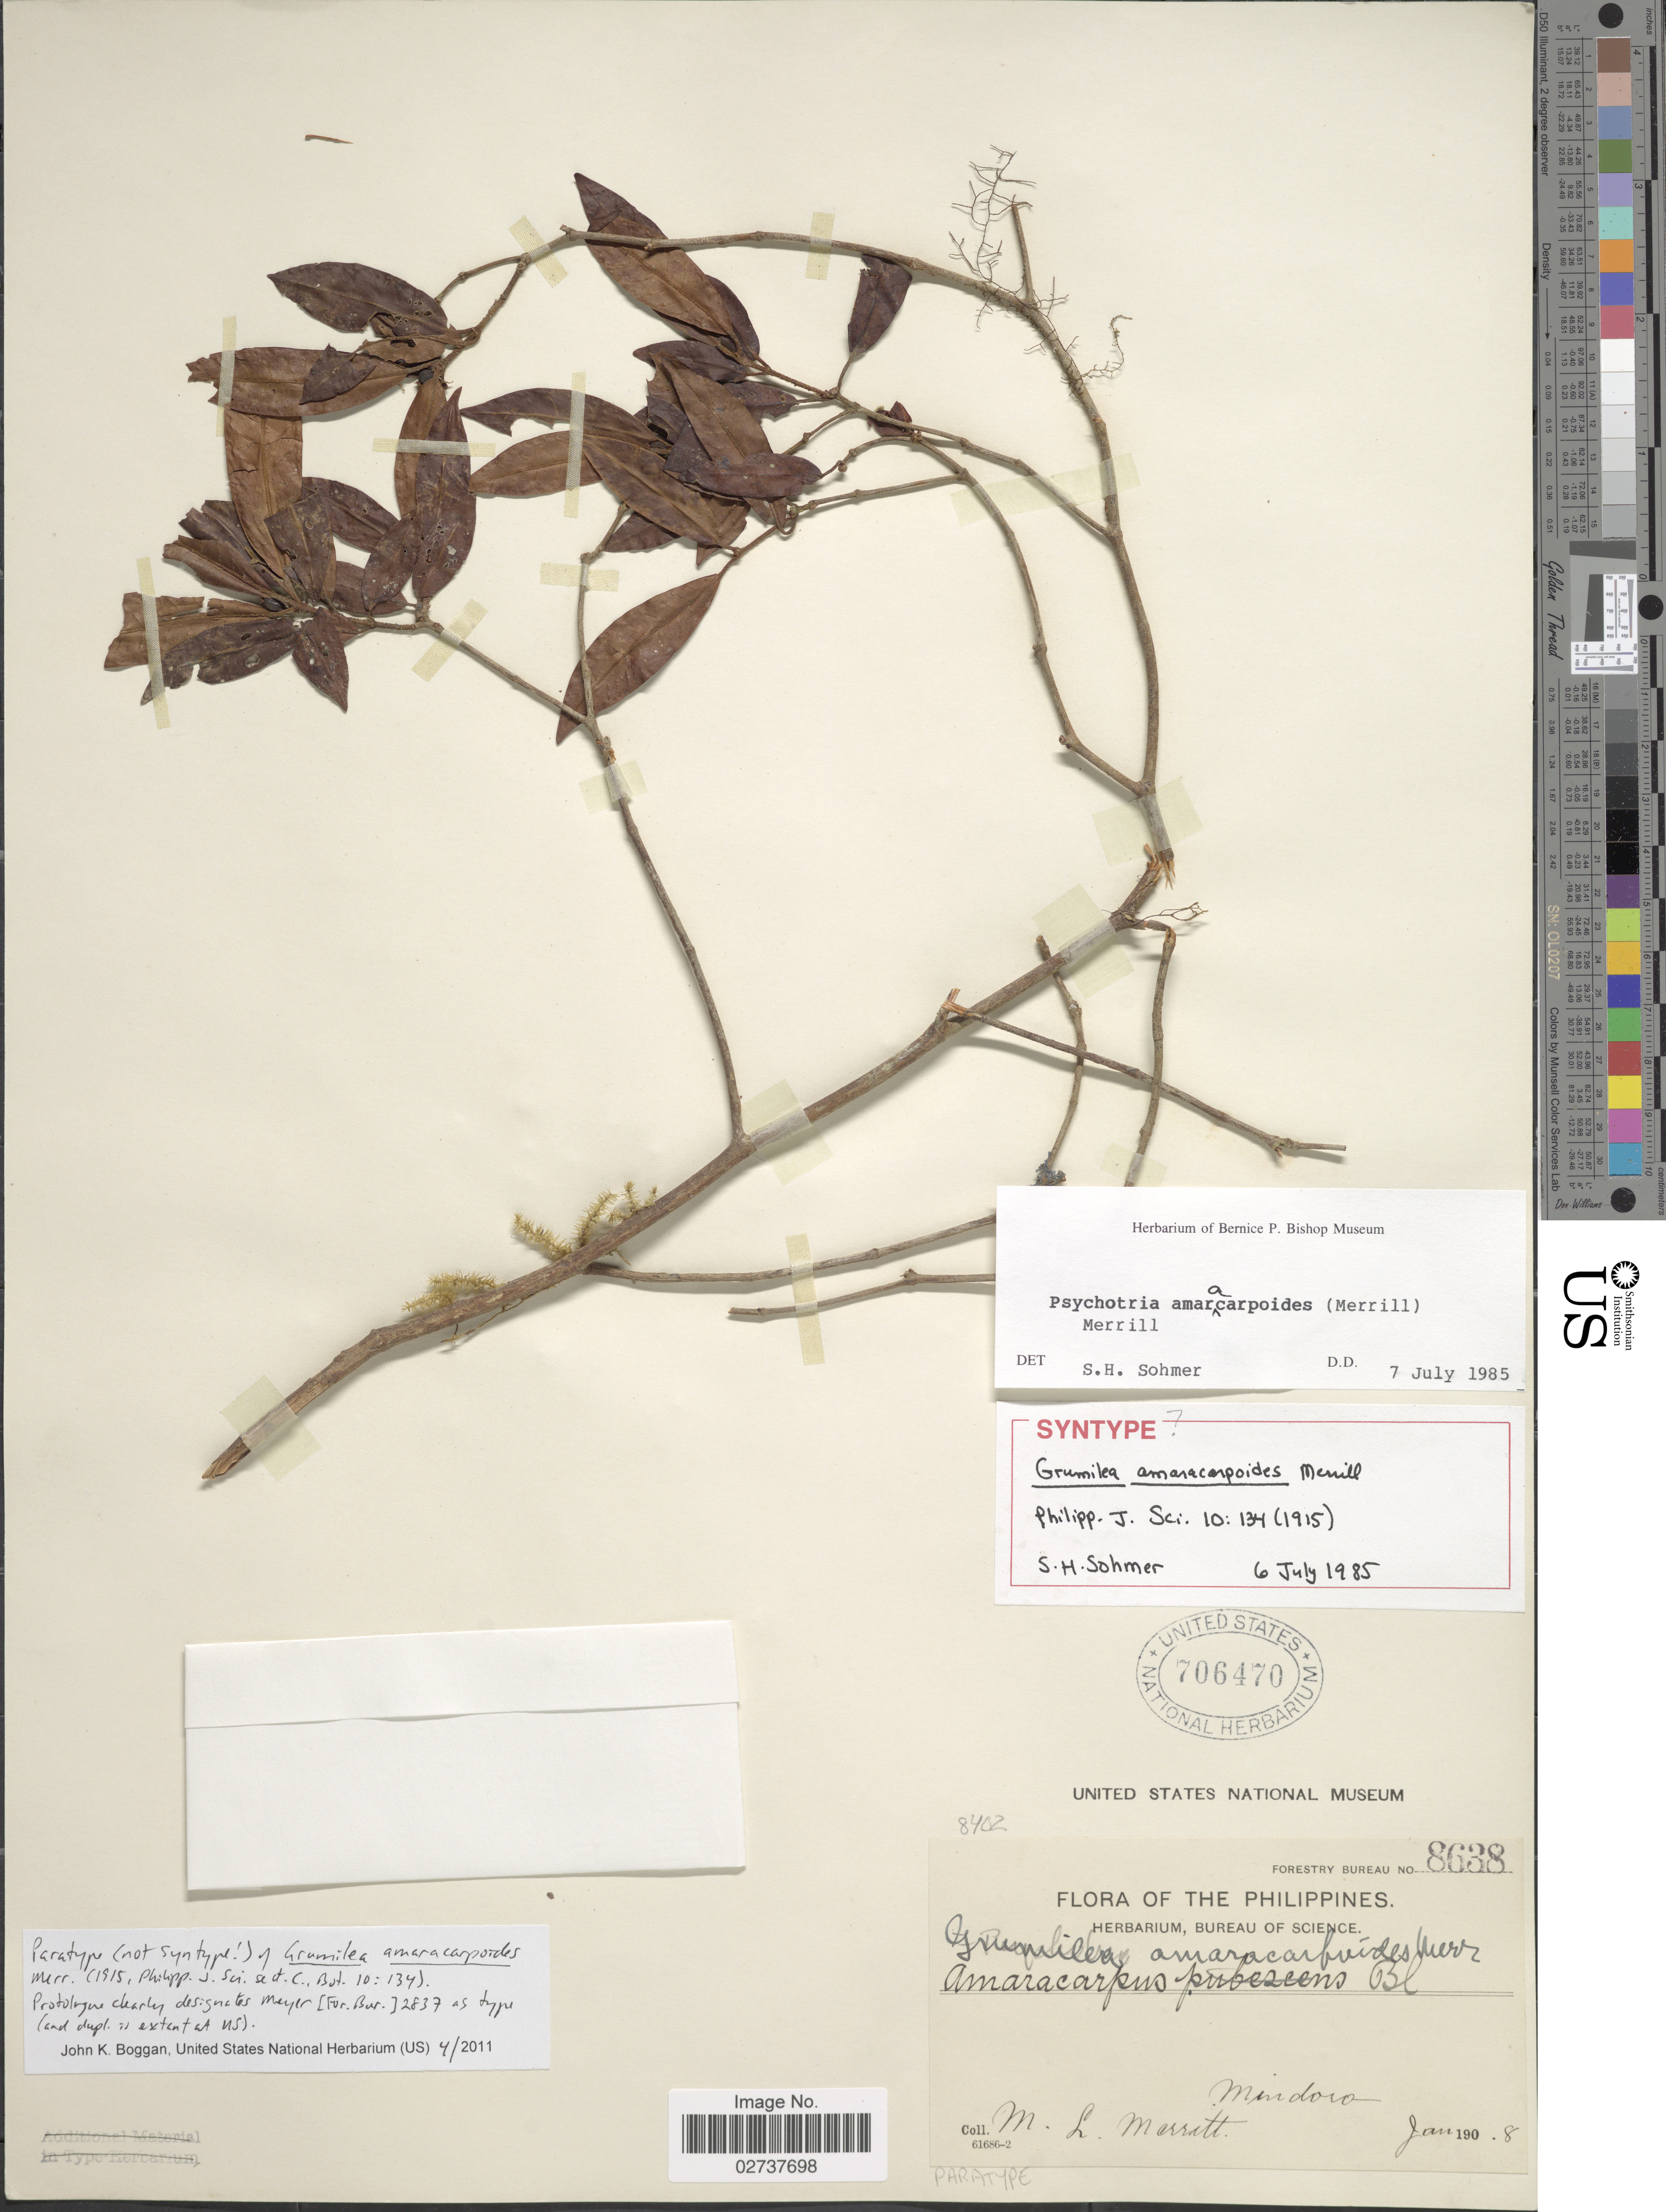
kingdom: Plantae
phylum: Tracheophyta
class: Magnoliopsida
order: Gentianales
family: Rubiaceae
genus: Psychotria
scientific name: Psychotria amaracarpoides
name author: (Merr.) Merr.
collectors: M. L. Merritt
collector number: Forestry Bureau 8638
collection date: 1908-01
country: Philippines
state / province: Mimaropa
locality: Mindoro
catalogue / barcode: US 706470